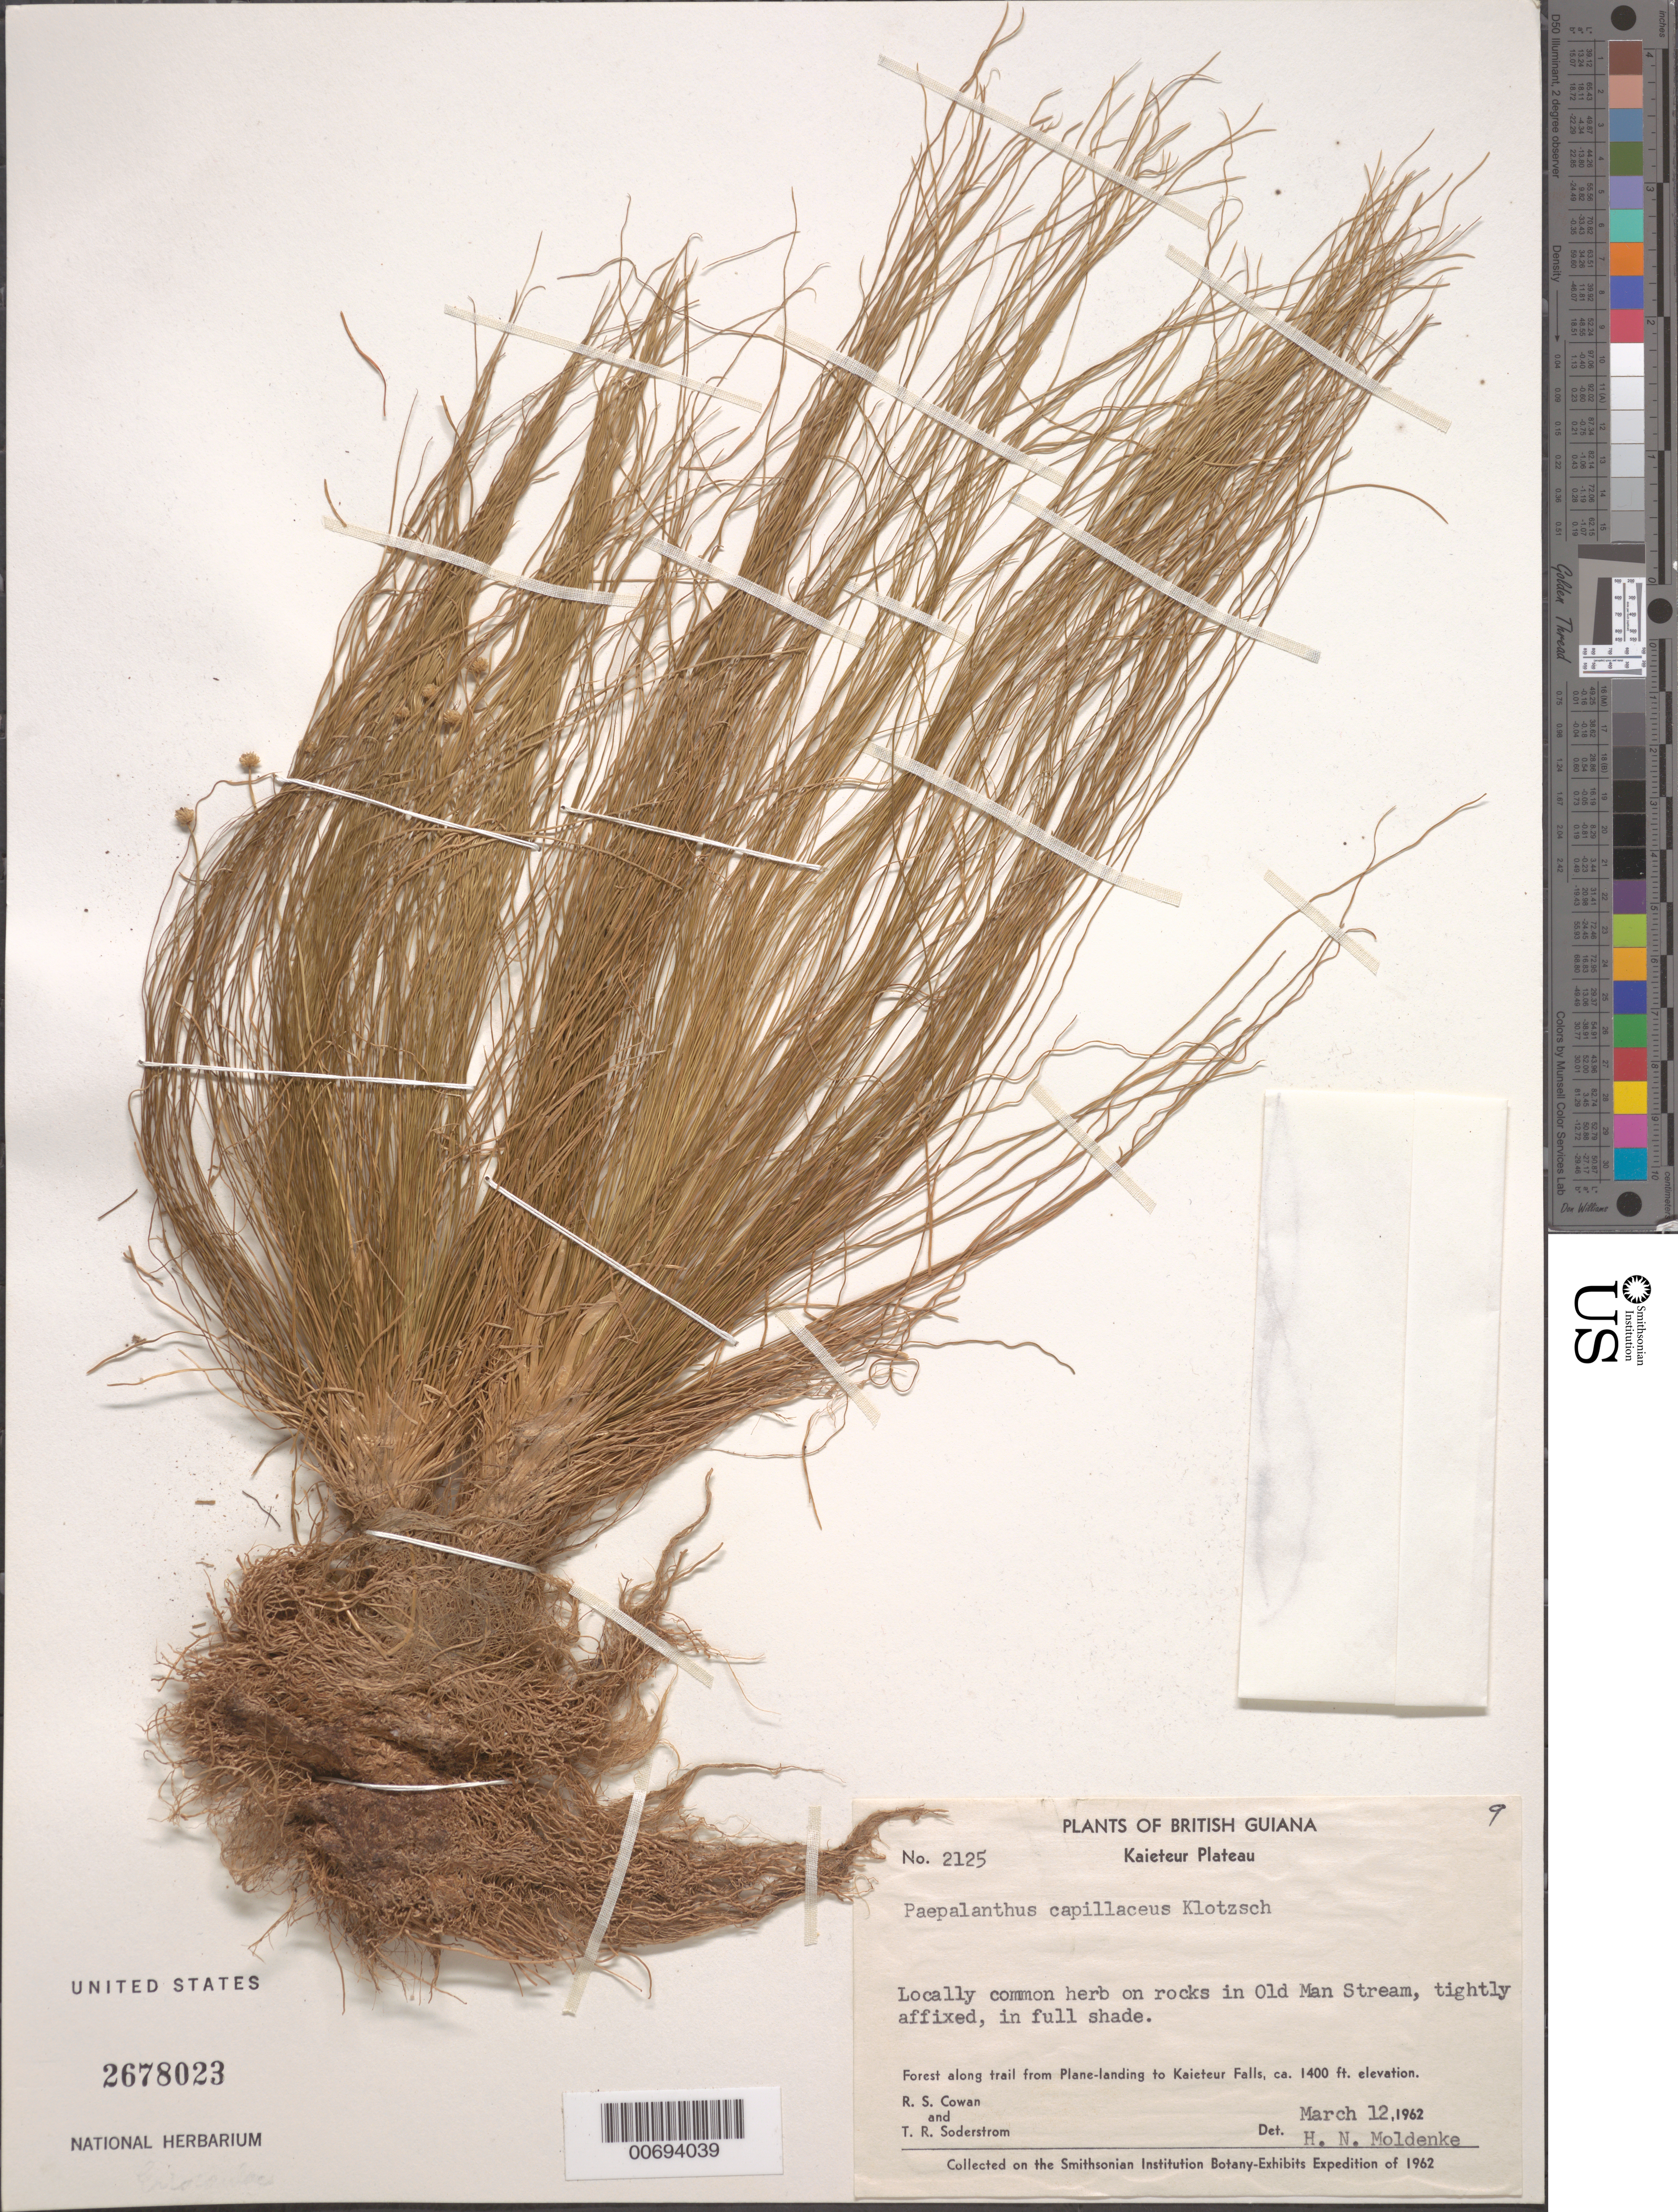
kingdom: Plantae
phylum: Tracheophyta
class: Liliopsida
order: Poales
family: Eriocaulaceae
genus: Paepalanthus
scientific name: Paepalanthus capillaceus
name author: Klotzsch ex Körn.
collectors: R. S. Cowan & T. R. Soderstrom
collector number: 2125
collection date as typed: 12-Mar-62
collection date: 1962-03-12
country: Guyana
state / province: Potaro-Siparuni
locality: Kaieteur Plateau, along trail from plane landing to Kaieteur Falls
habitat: On rocks in Old Man stream, tightly affixed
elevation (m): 427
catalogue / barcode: US 2678023